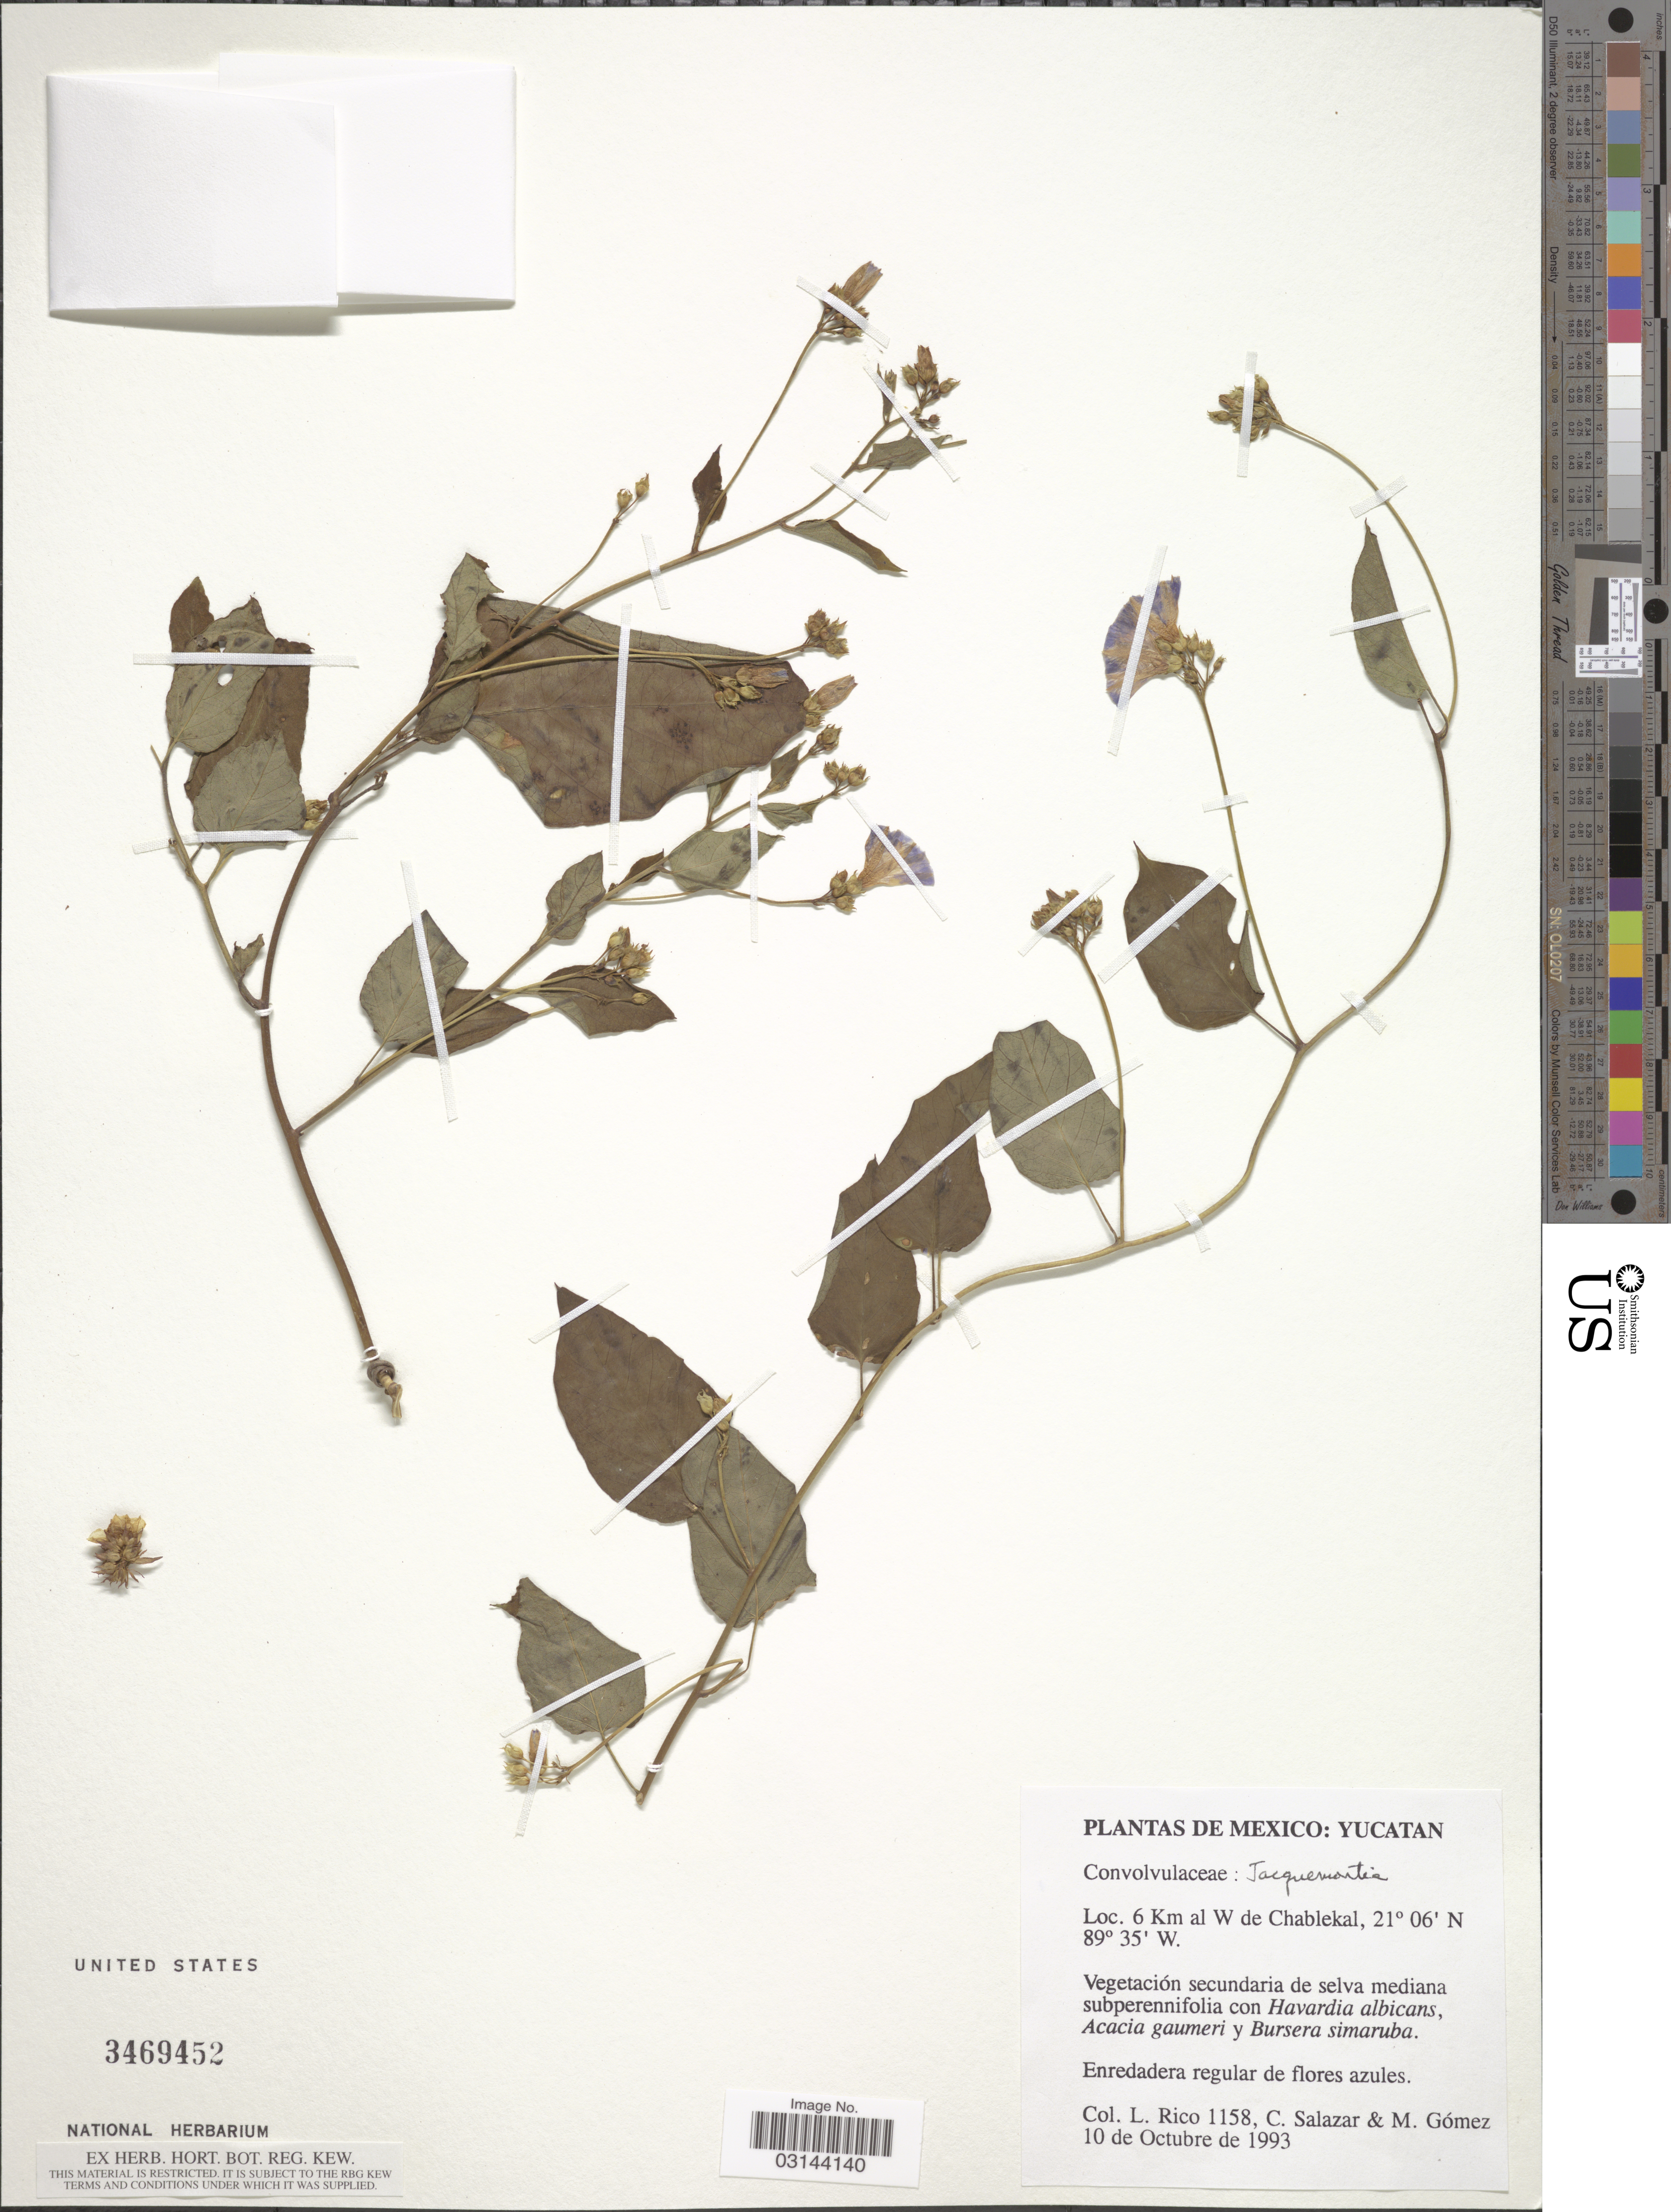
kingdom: Plantae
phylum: Tracheophyta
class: Magnoliopsida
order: Solanales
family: Convolvulaceae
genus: Jacquemontia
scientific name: Jacquemontia sp.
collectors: L. Rico, C. Salazar & M. Gómez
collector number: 1158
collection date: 1993-10-10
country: Mexico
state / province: Yucatán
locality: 6 Km al W de Chablekal.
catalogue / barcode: US 3469452